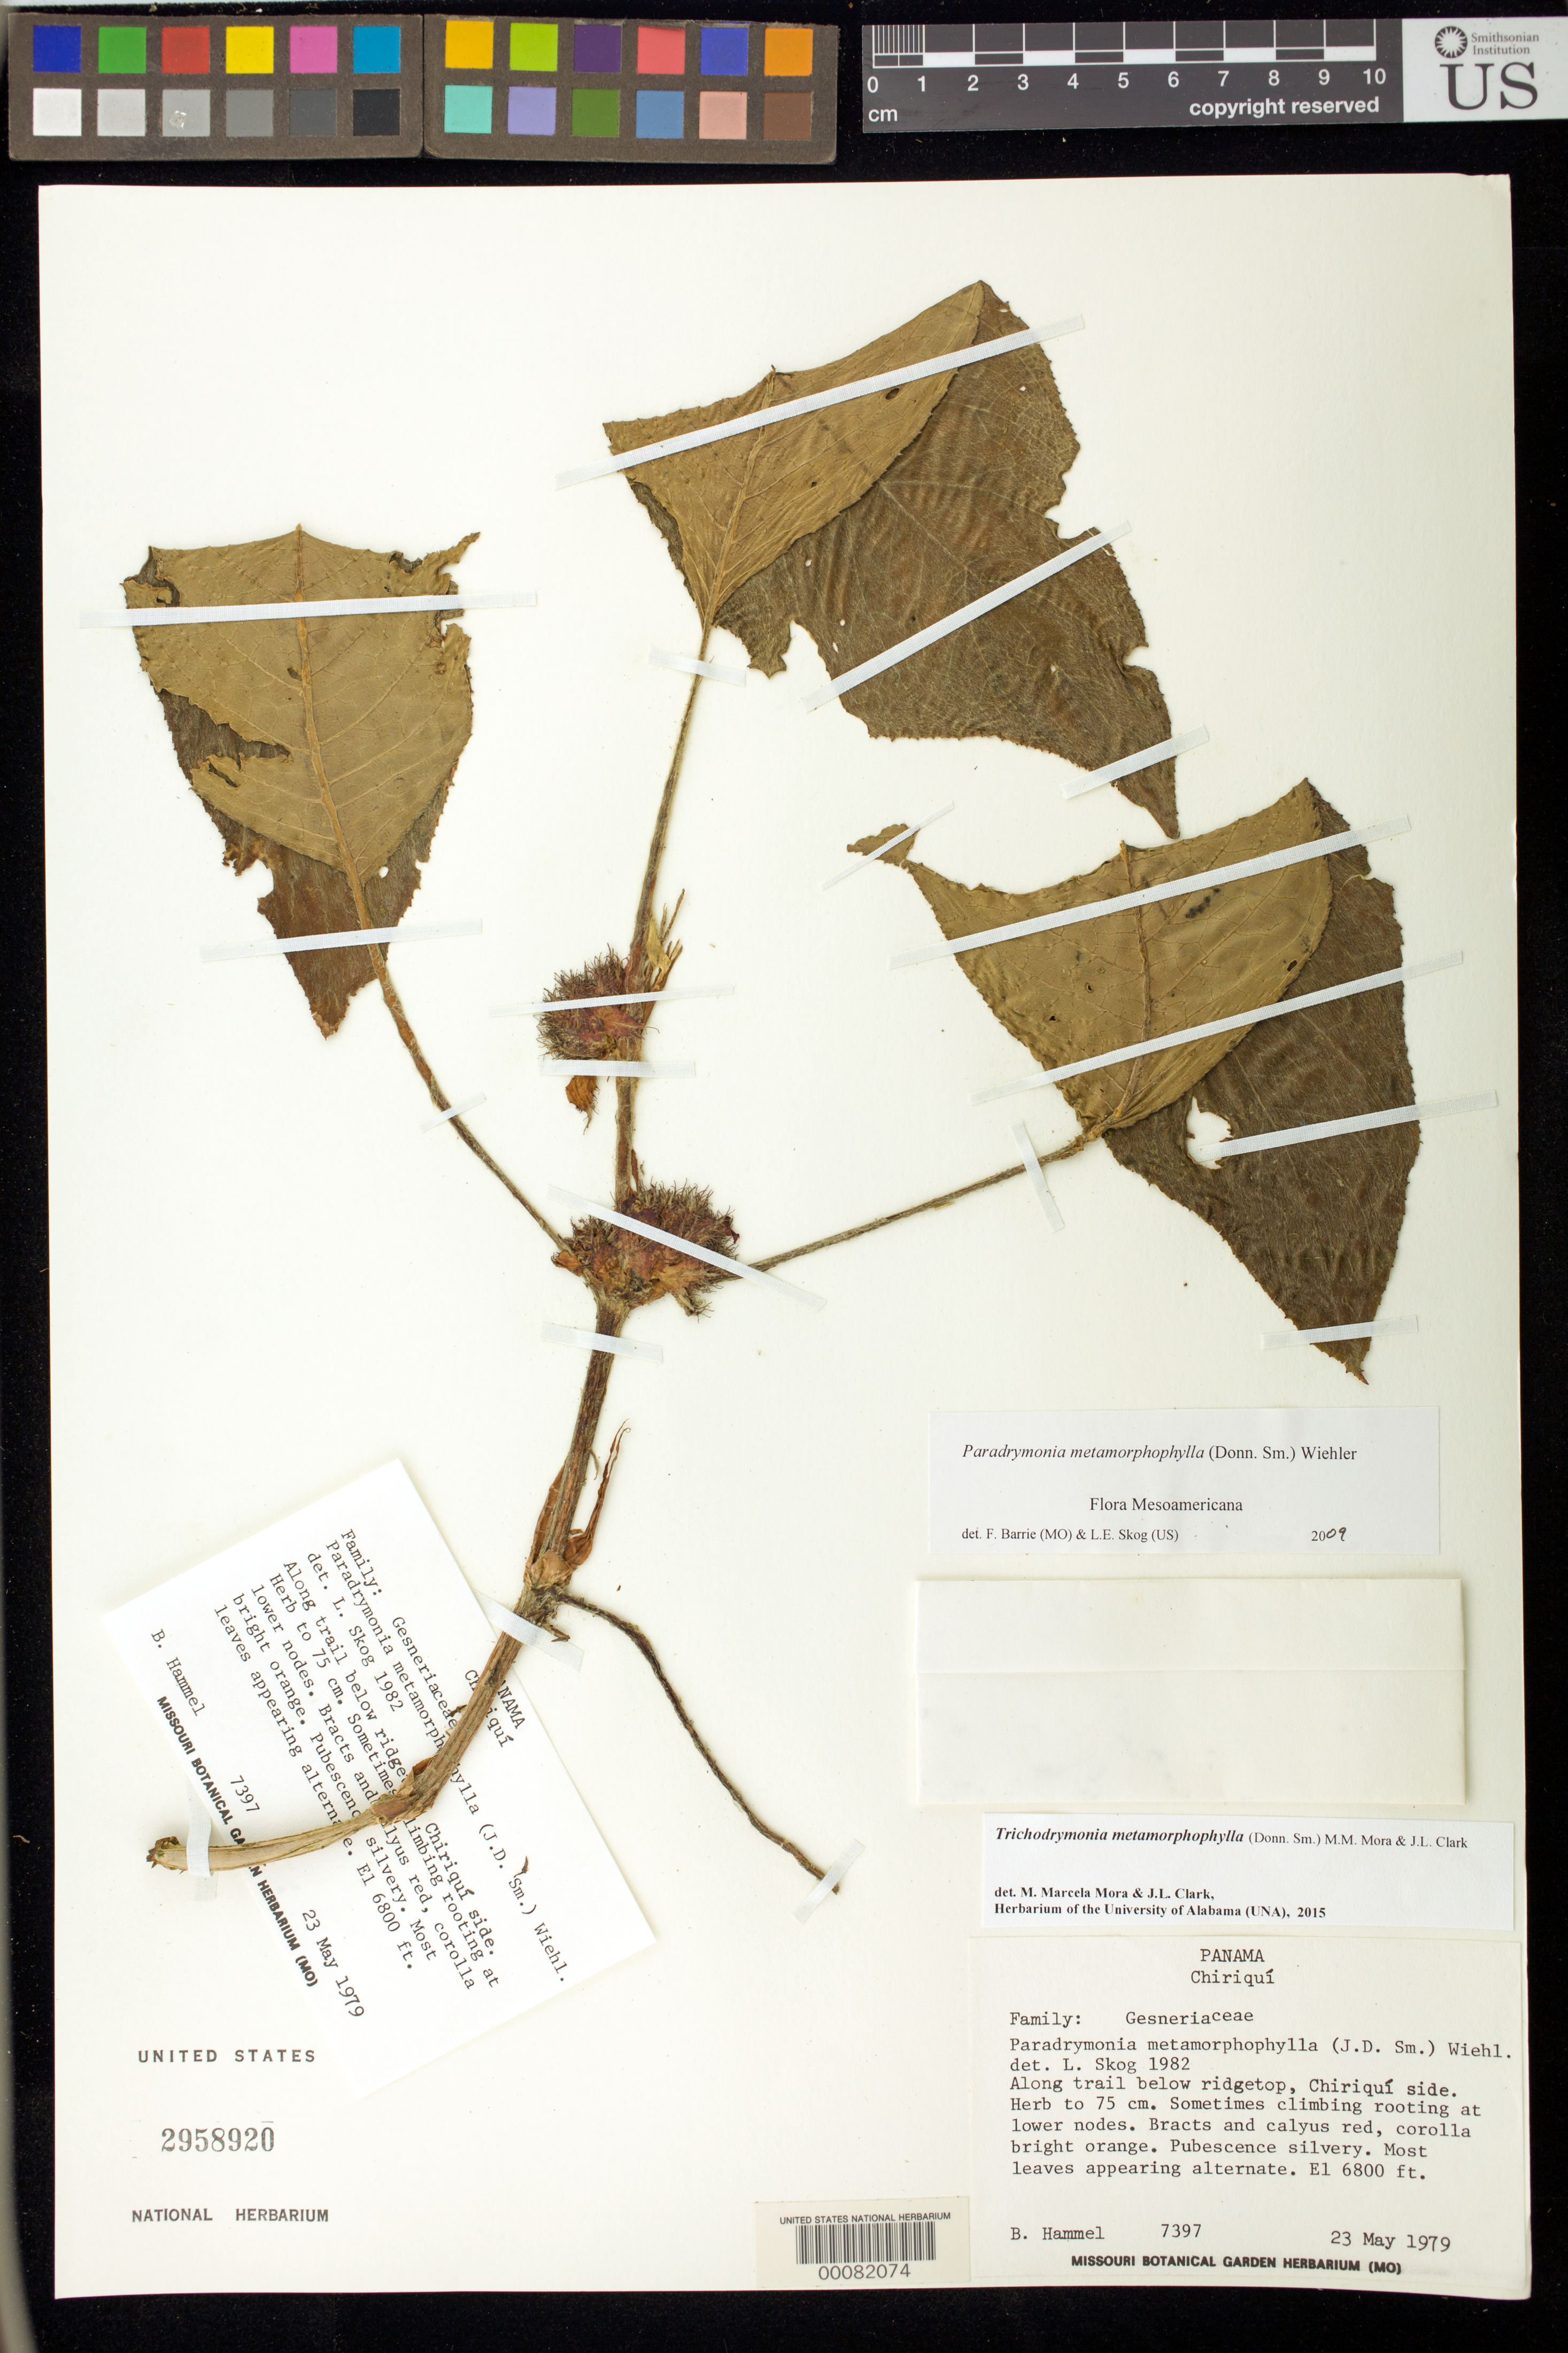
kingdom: Plantae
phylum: Tracheophyta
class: Magnoliopsida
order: Lamiales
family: Gesneriaceae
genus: Trichodrymonia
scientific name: Trichodrymonia metamorphophylla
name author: (Donn. Sm.) M.M. Mora & J.L. Clark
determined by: Mora, M. M.; Clark, J. L.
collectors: B. Hammel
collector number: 7397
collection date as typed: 23 May 1979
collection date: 1979-05-23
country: Panama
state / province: Chiriquí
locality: Along trail below ridgetop, Chiriqui side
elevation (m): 2073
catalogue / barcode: US 2958920